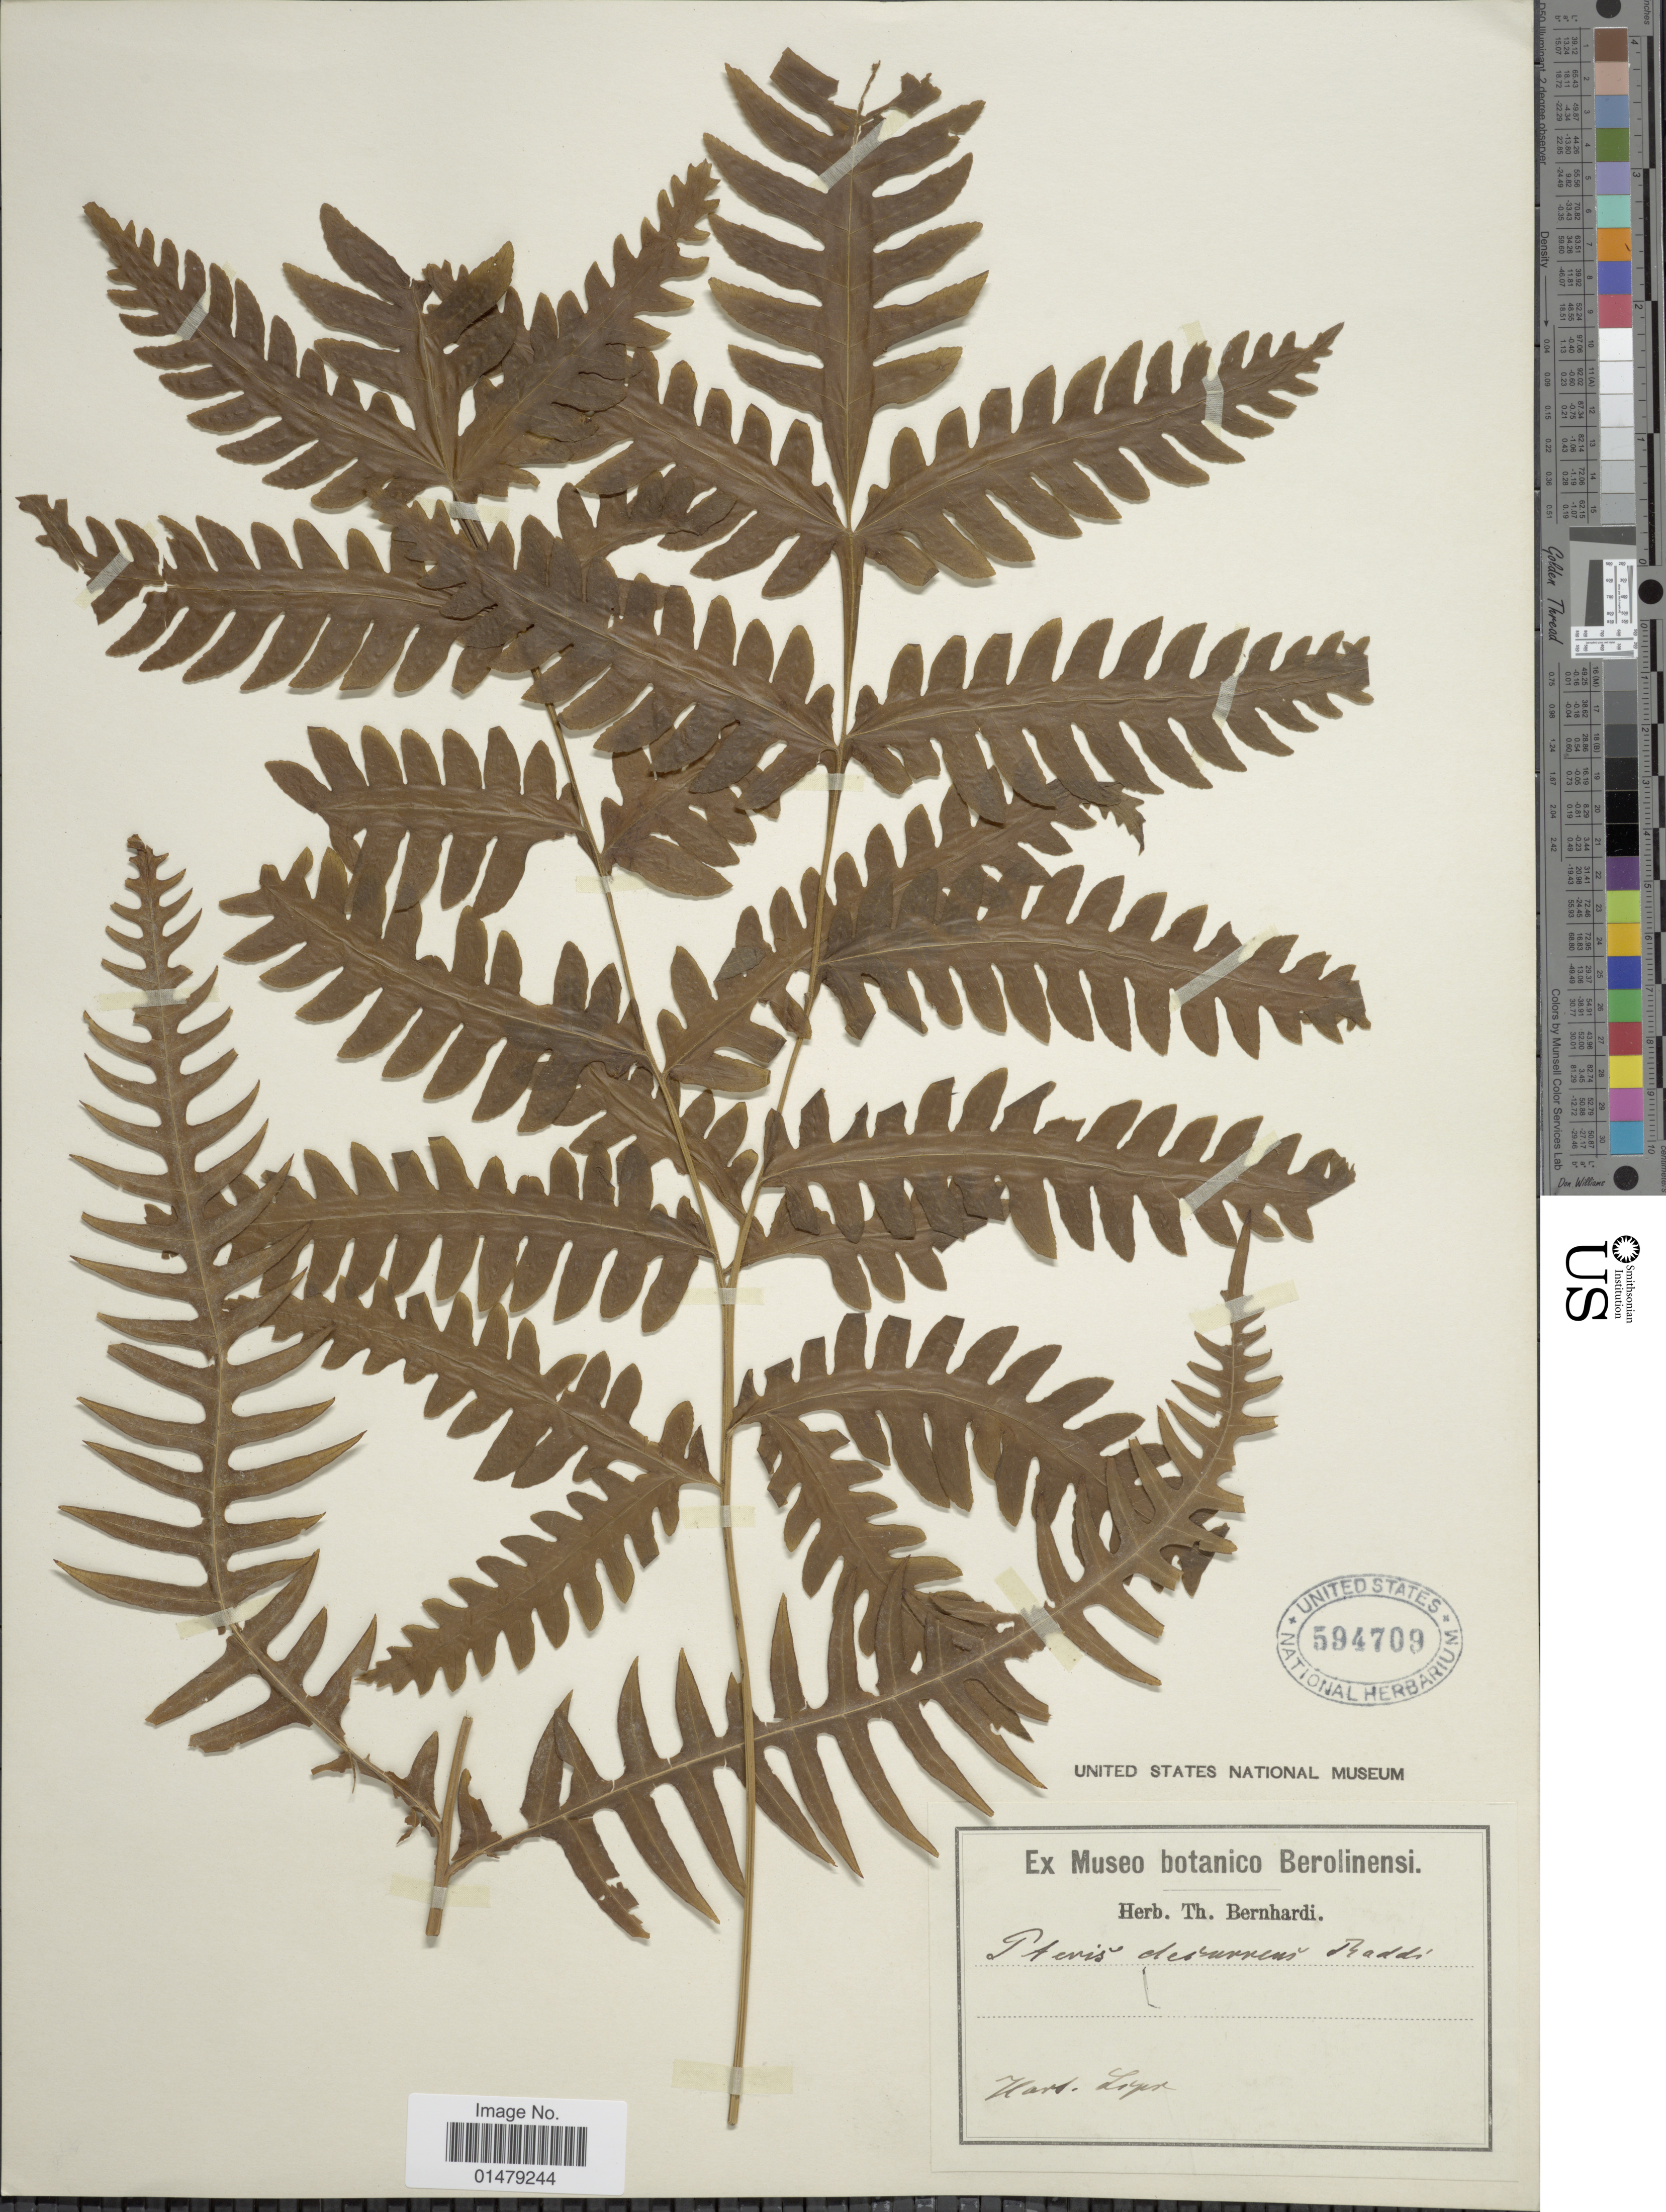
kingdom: Plantae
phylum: Tracheophyta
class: Polypodiopsida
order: Polypodiales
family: Pteridaceae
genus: Pteris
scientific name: Pteris decurrens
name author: C. Presl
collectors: ex herb. Bernhardi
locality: Hard. Liyese. [unsure placement]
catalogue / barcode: US 594709